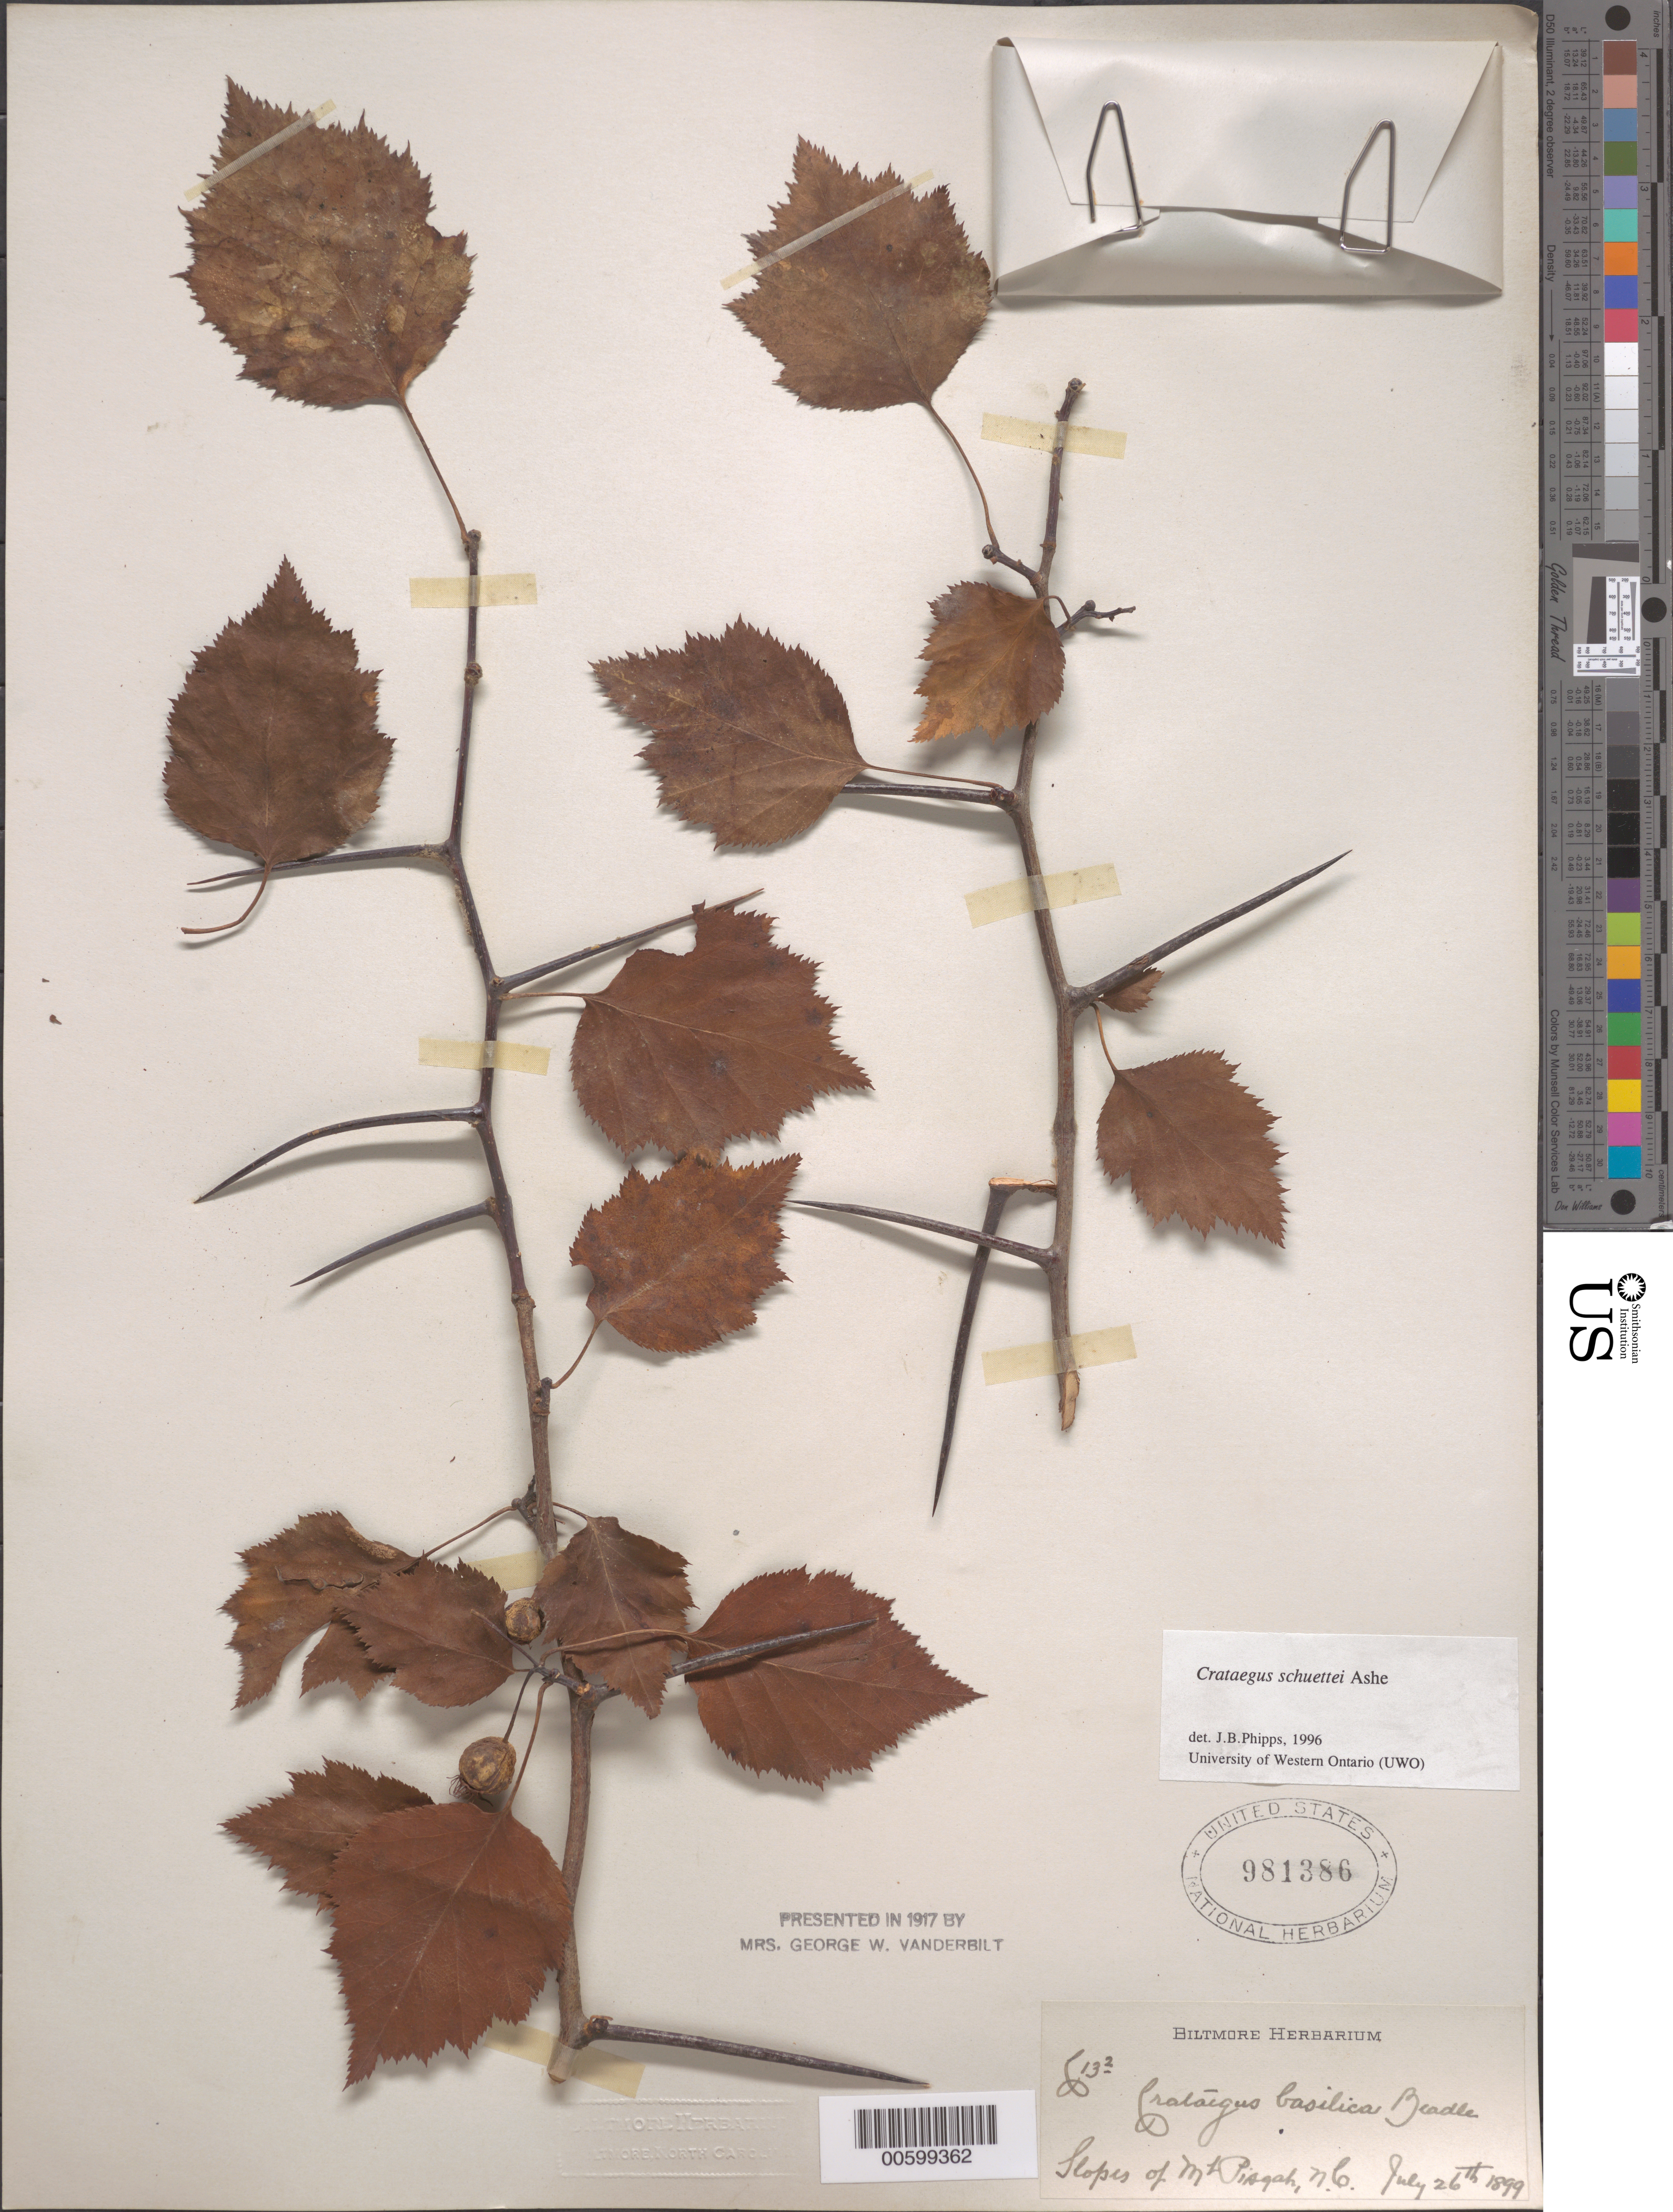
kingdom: Plantae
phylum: Tracheophyta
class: Magnoliopsida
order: Rosales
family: Rosaceae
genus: Crataegus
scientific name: Crataegus schuettei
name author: Ashe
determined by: Phipps, James B., (UWO), University of Western Ontario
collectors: ex herb. Biltmore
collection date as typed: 26 Jul 1899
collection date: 1899-07-26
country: United States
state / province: North Carolina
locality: Slopes of Mt. Pisgah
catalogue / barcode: US 981386